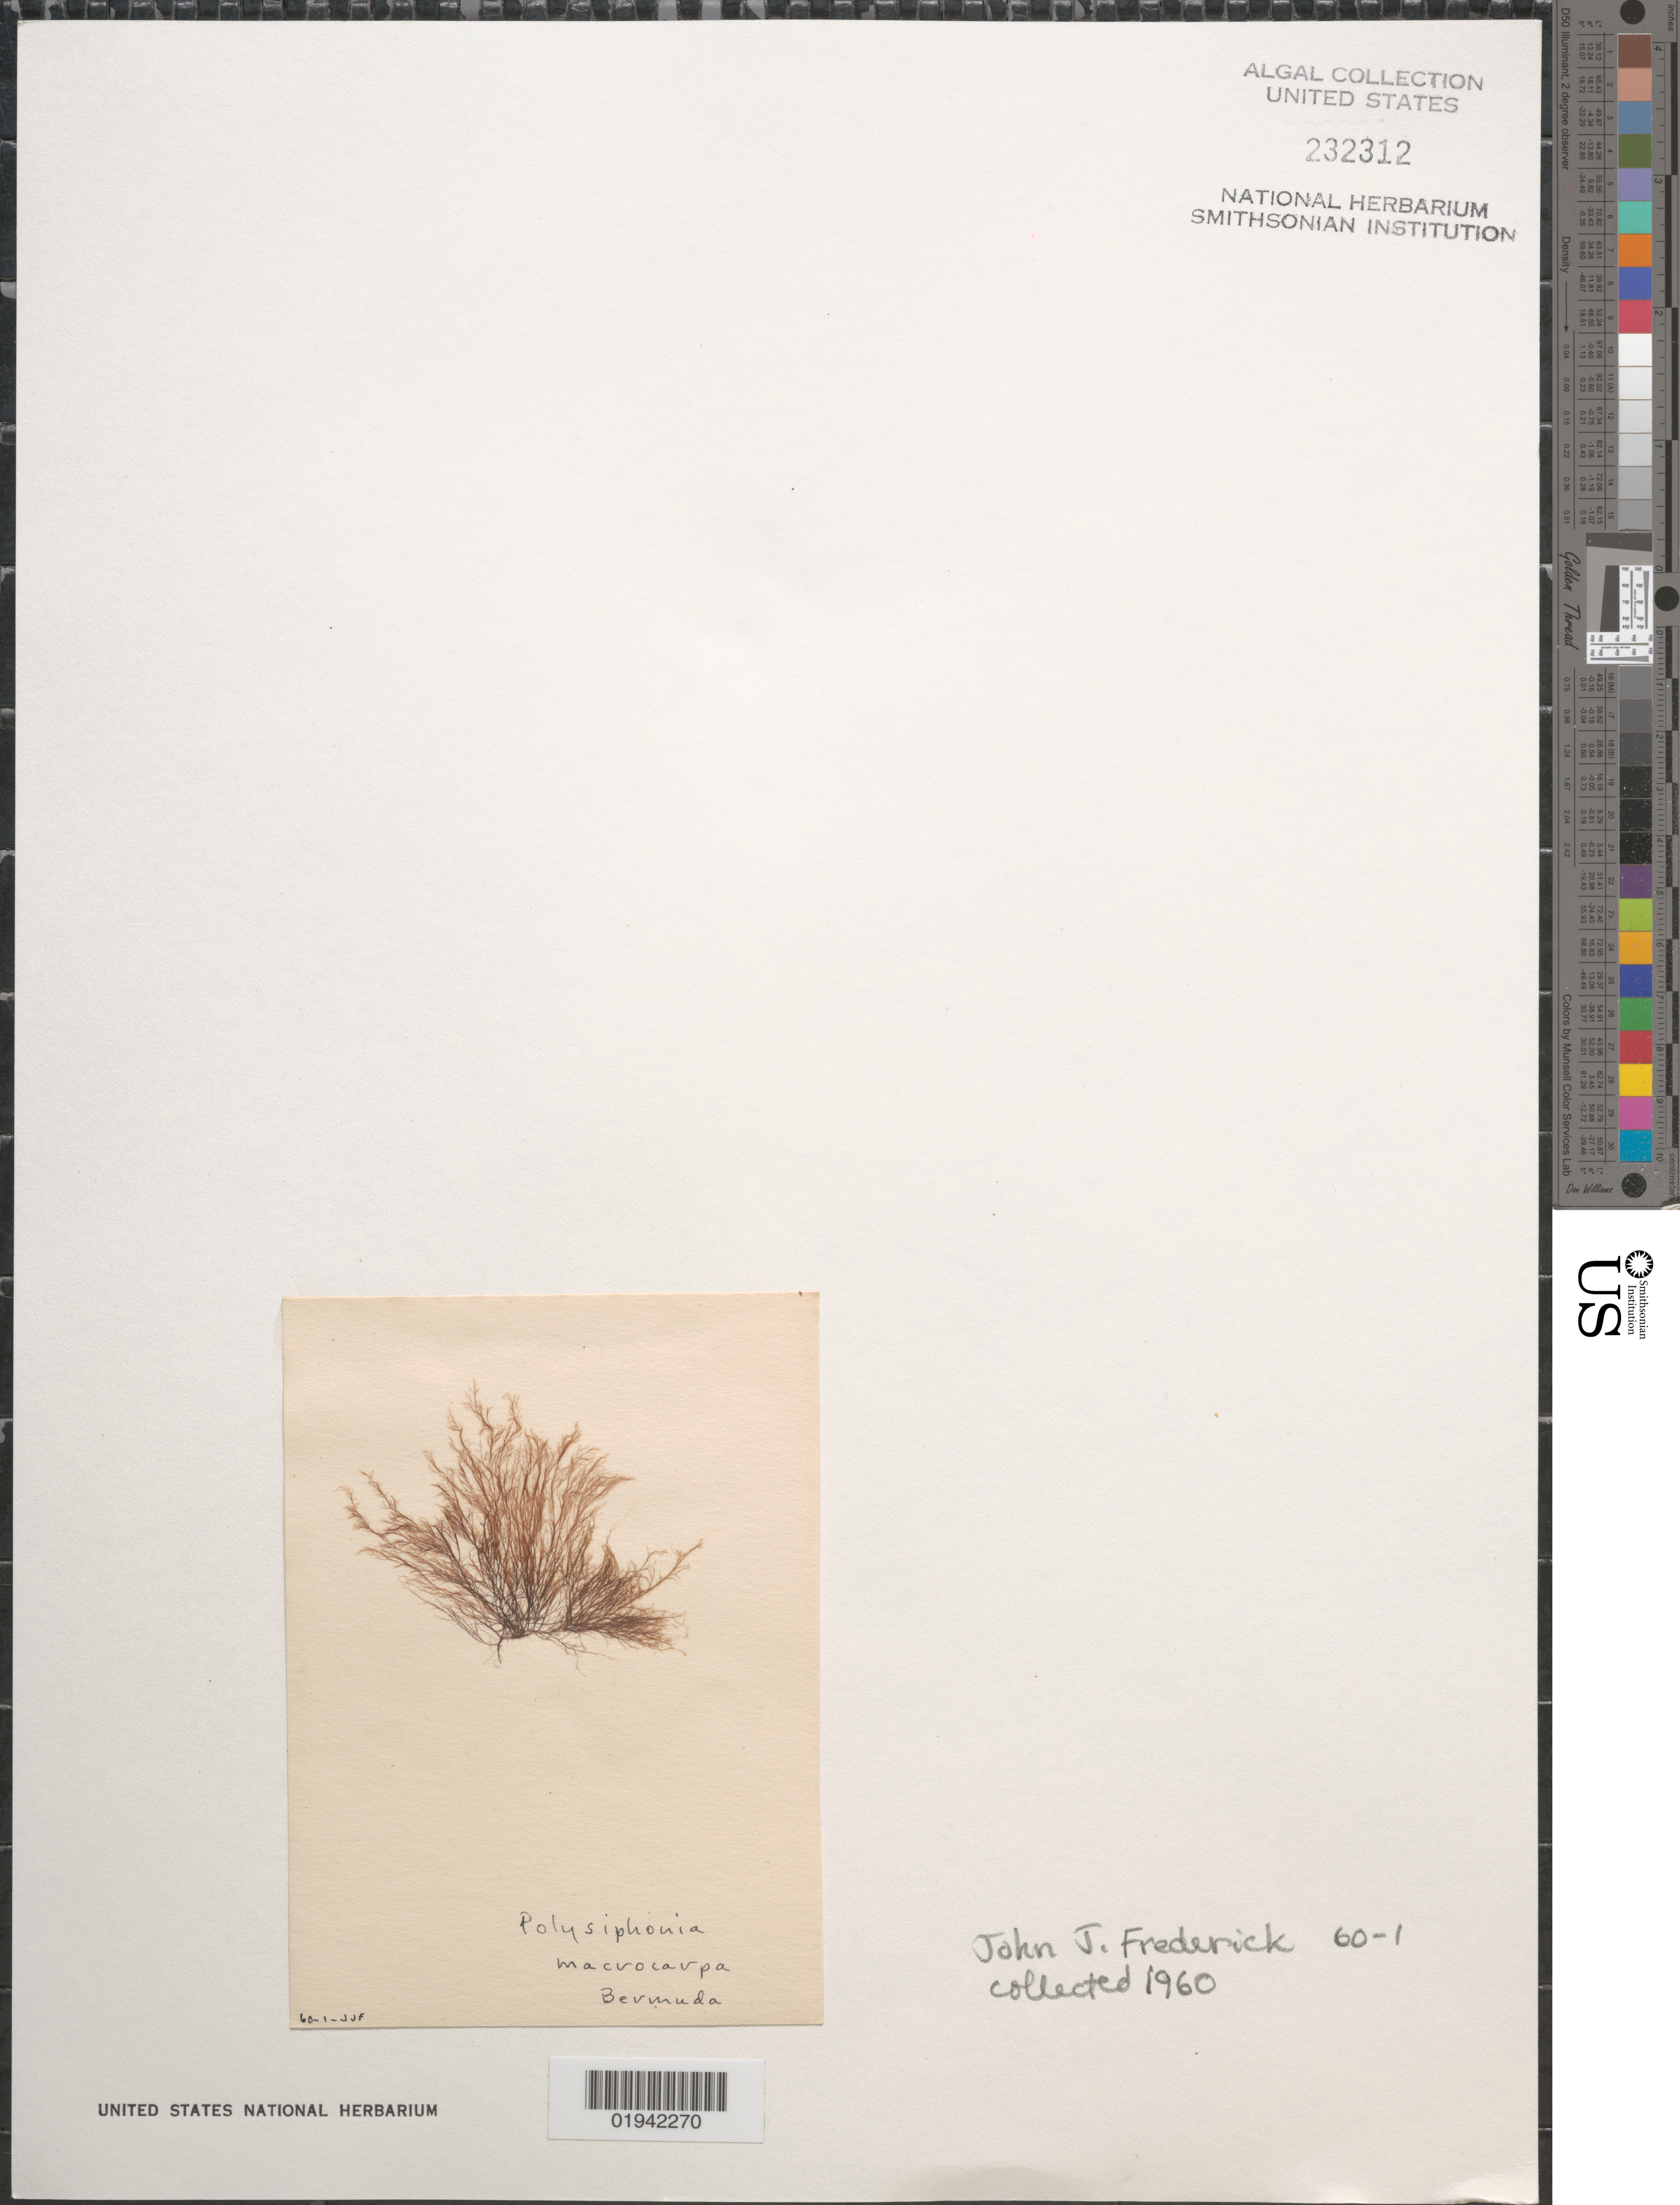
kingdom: Plantae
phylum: Rhodophyta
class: Florideophyceae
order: Ceramiales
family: Rhodomelaceae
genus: Polysiphonia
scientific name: Polysiphonia macrocarpa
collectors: J. Frederick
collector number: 60-1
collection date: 1960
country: Bermuda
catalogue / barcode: US 232312